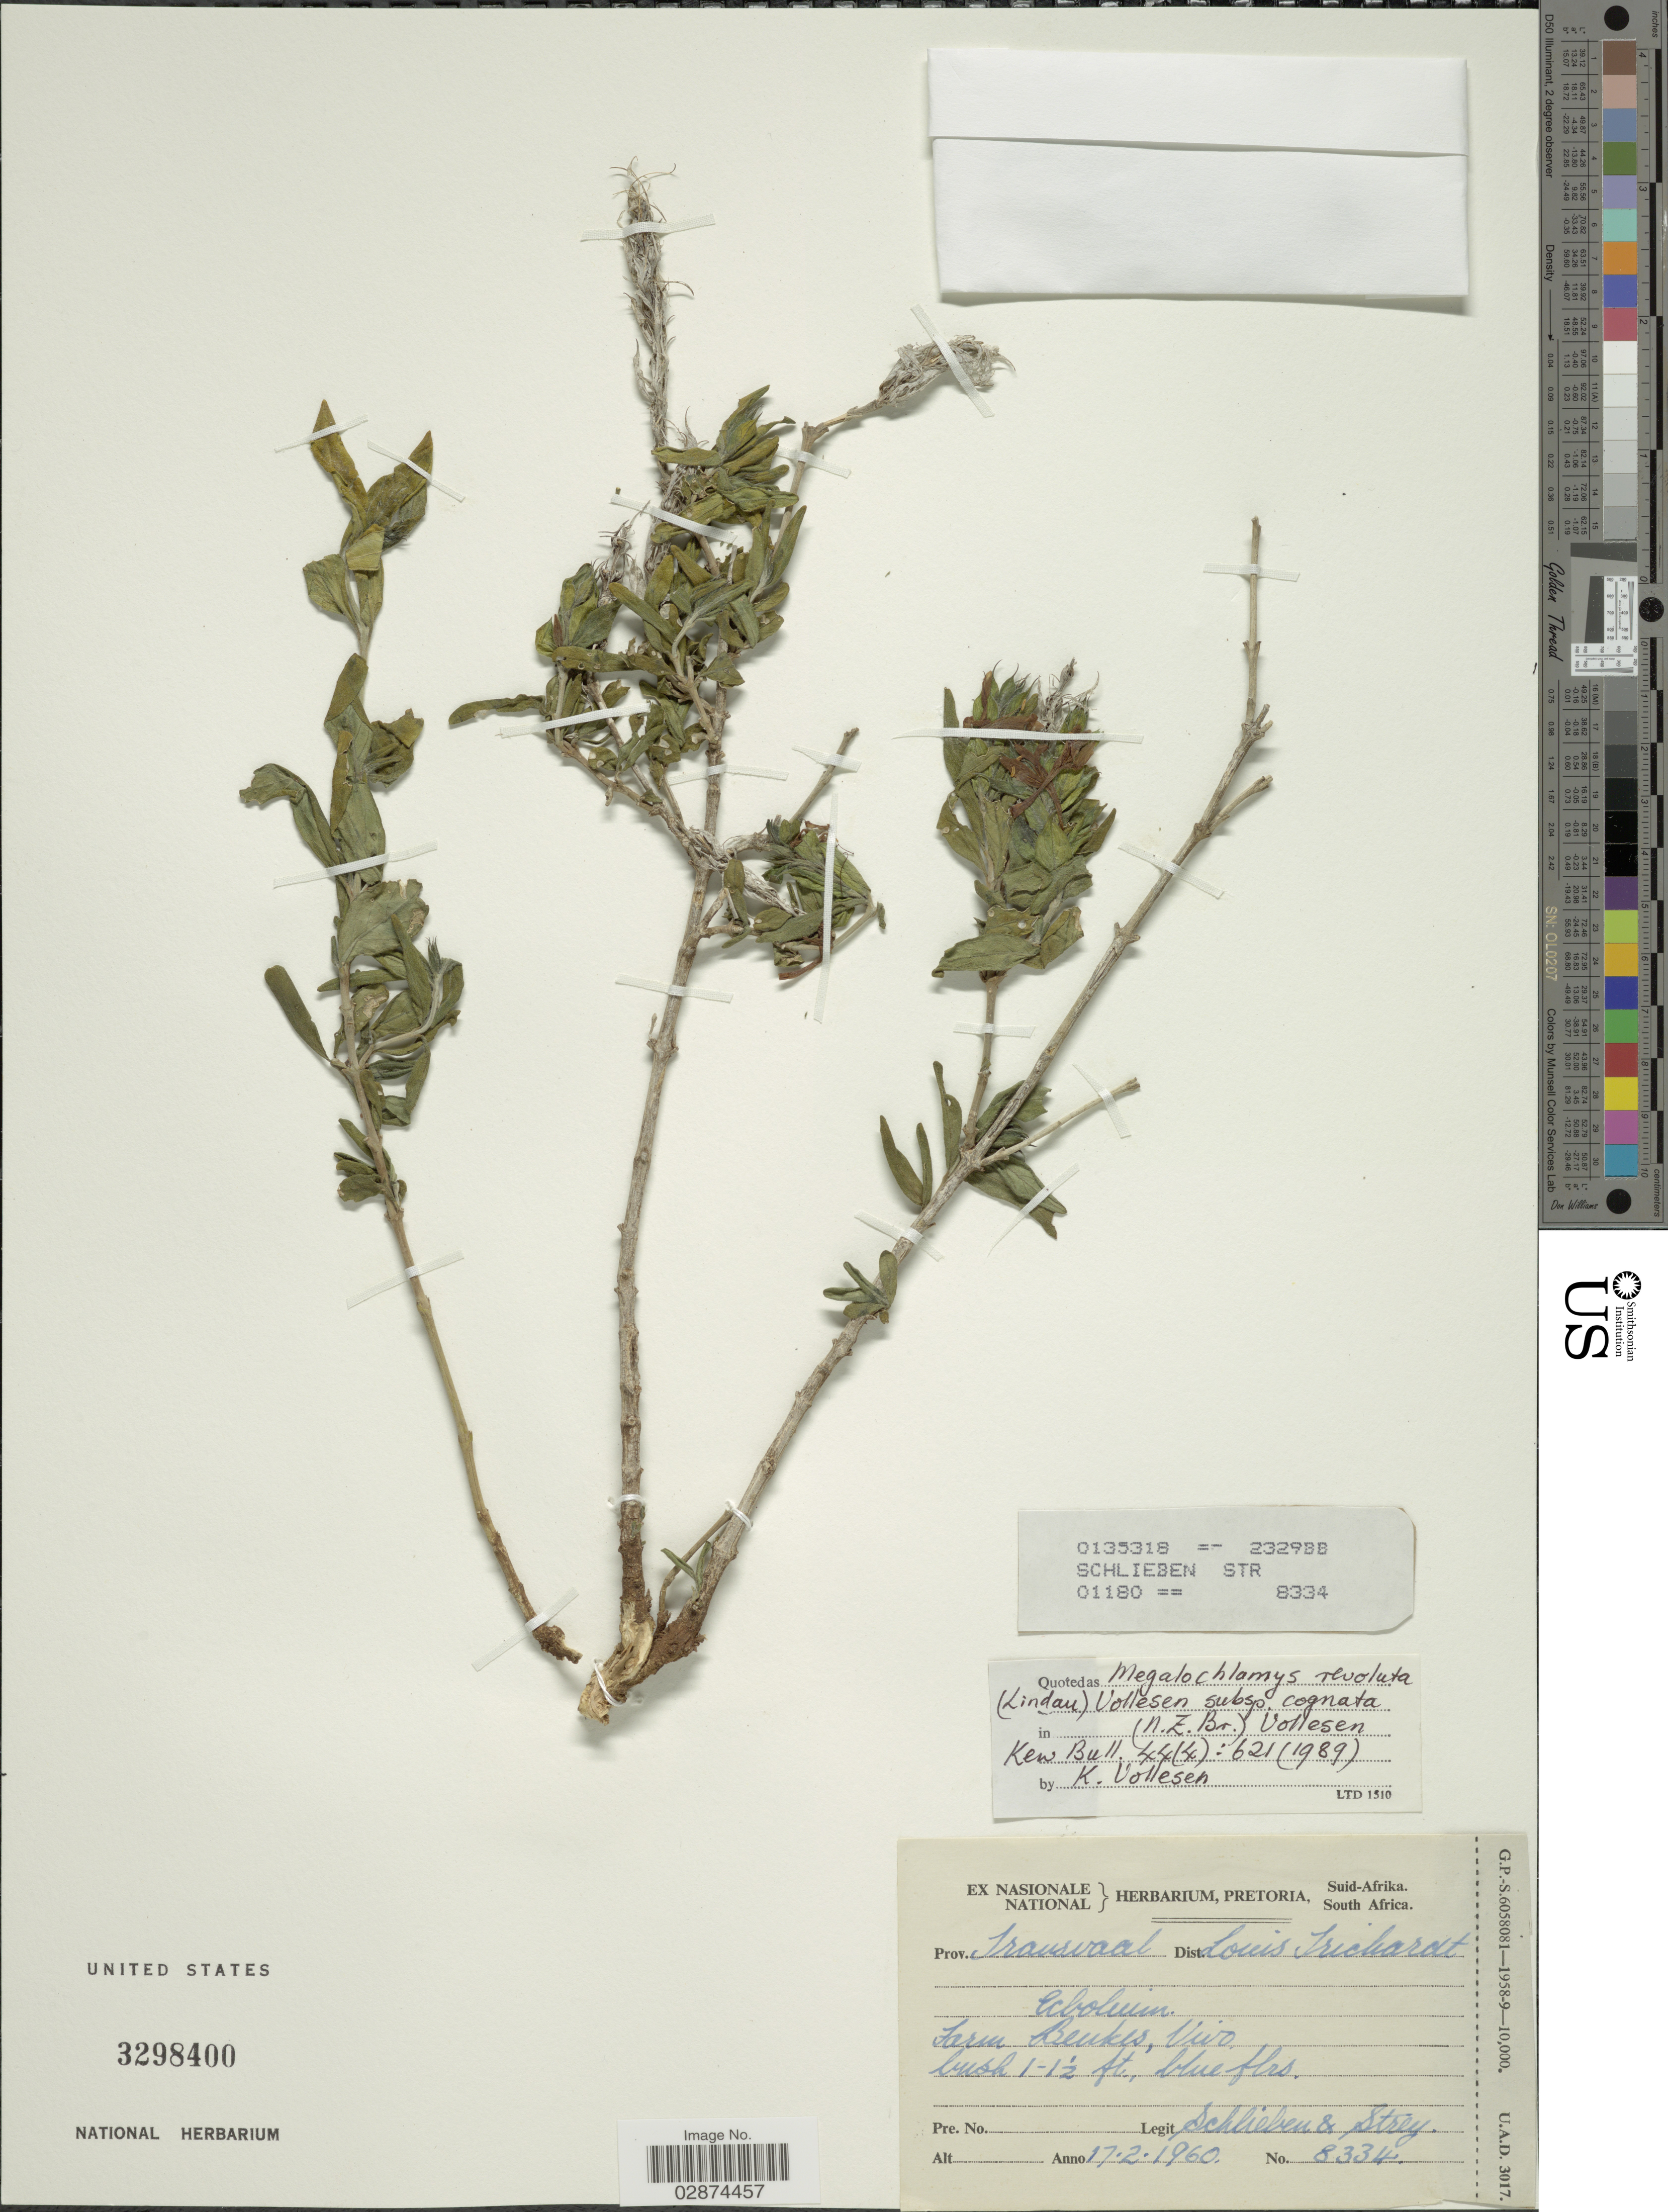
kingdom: Plantae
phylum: Tracheophyta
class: Magnoliopsida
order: Lamiales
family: Acanthaceae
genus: Megalochlamys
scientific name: Megalochlamys revoluta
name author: (Lindau) Vollesen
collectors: Schlieben & -. Strey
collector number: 8334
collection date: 1960-02-17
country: South Africa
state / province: Limpopo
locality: Prov. Transvaal. Dist. Louis Trichardt, Farm Beukes, Vivo.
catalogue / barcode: US 3298400